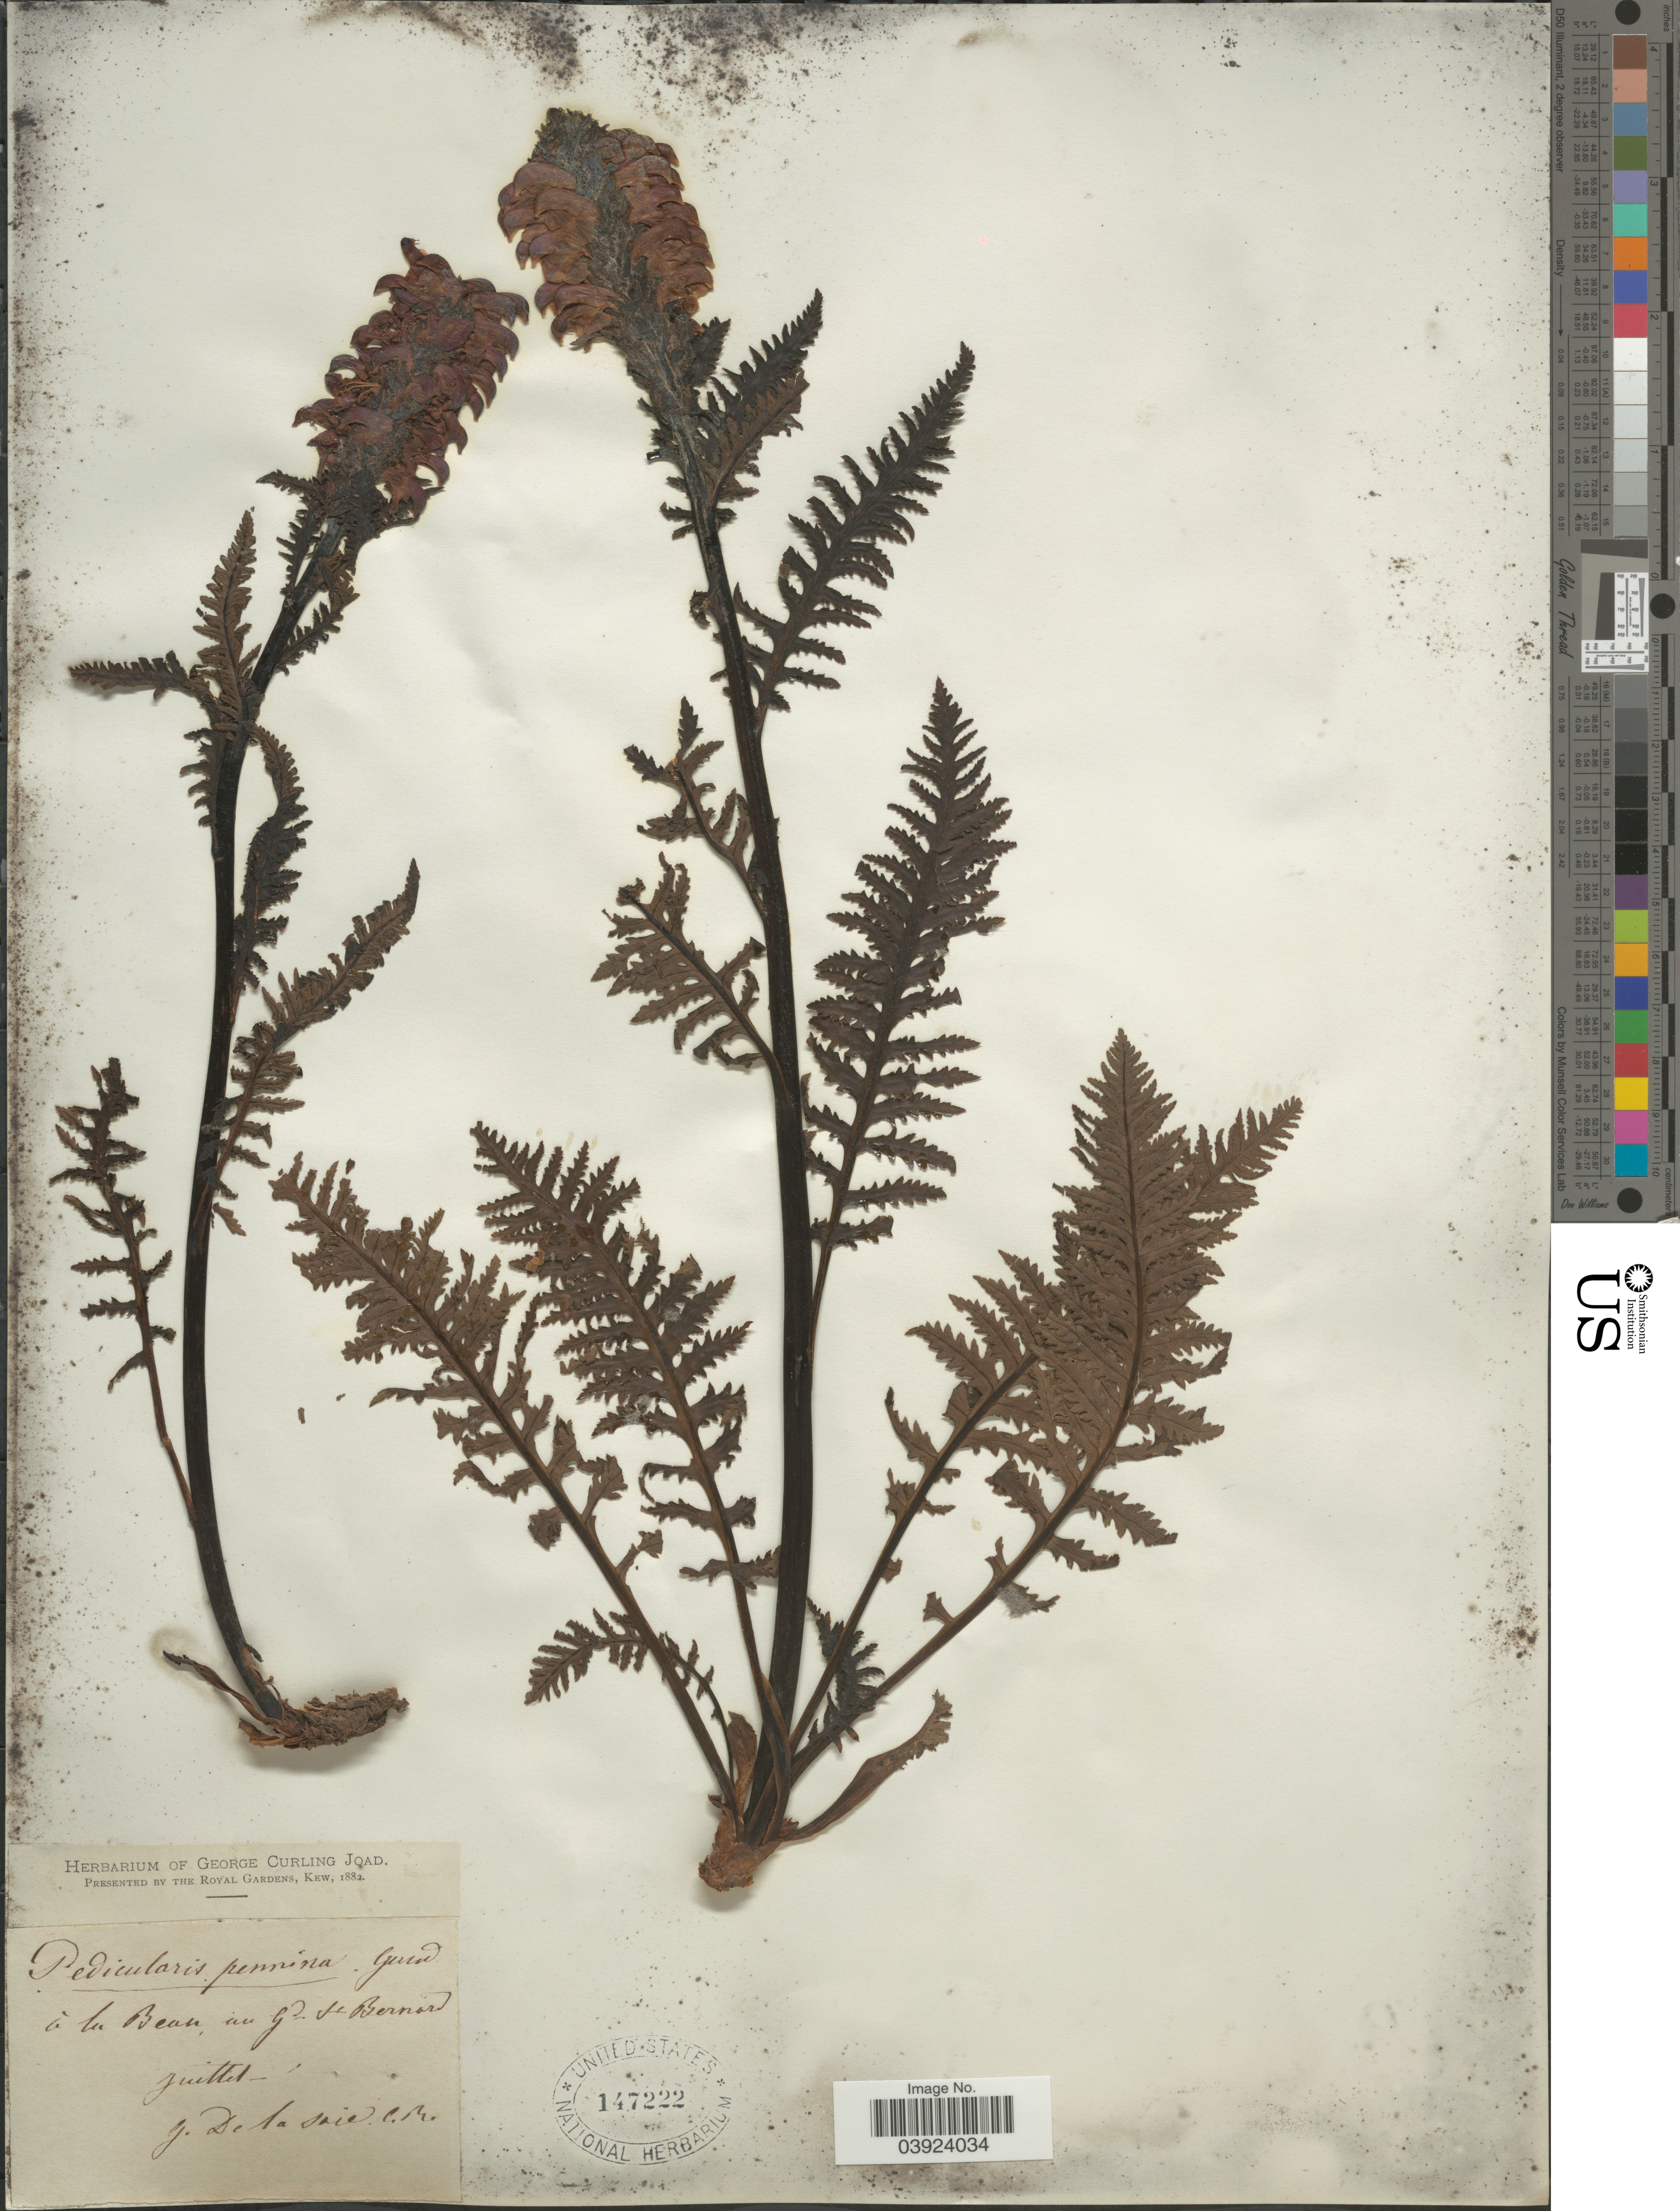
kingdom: Plantae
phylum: Tracheophyta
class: Magnoliopsida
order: Lamiales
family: Orobanchaceae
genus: Pedicularis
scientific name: Pedicularis pennina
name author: Gaudin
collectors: G. De la Soie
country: Switzerland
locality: À la Beau, in Gd. St. Bernard.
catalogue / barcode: US 147222